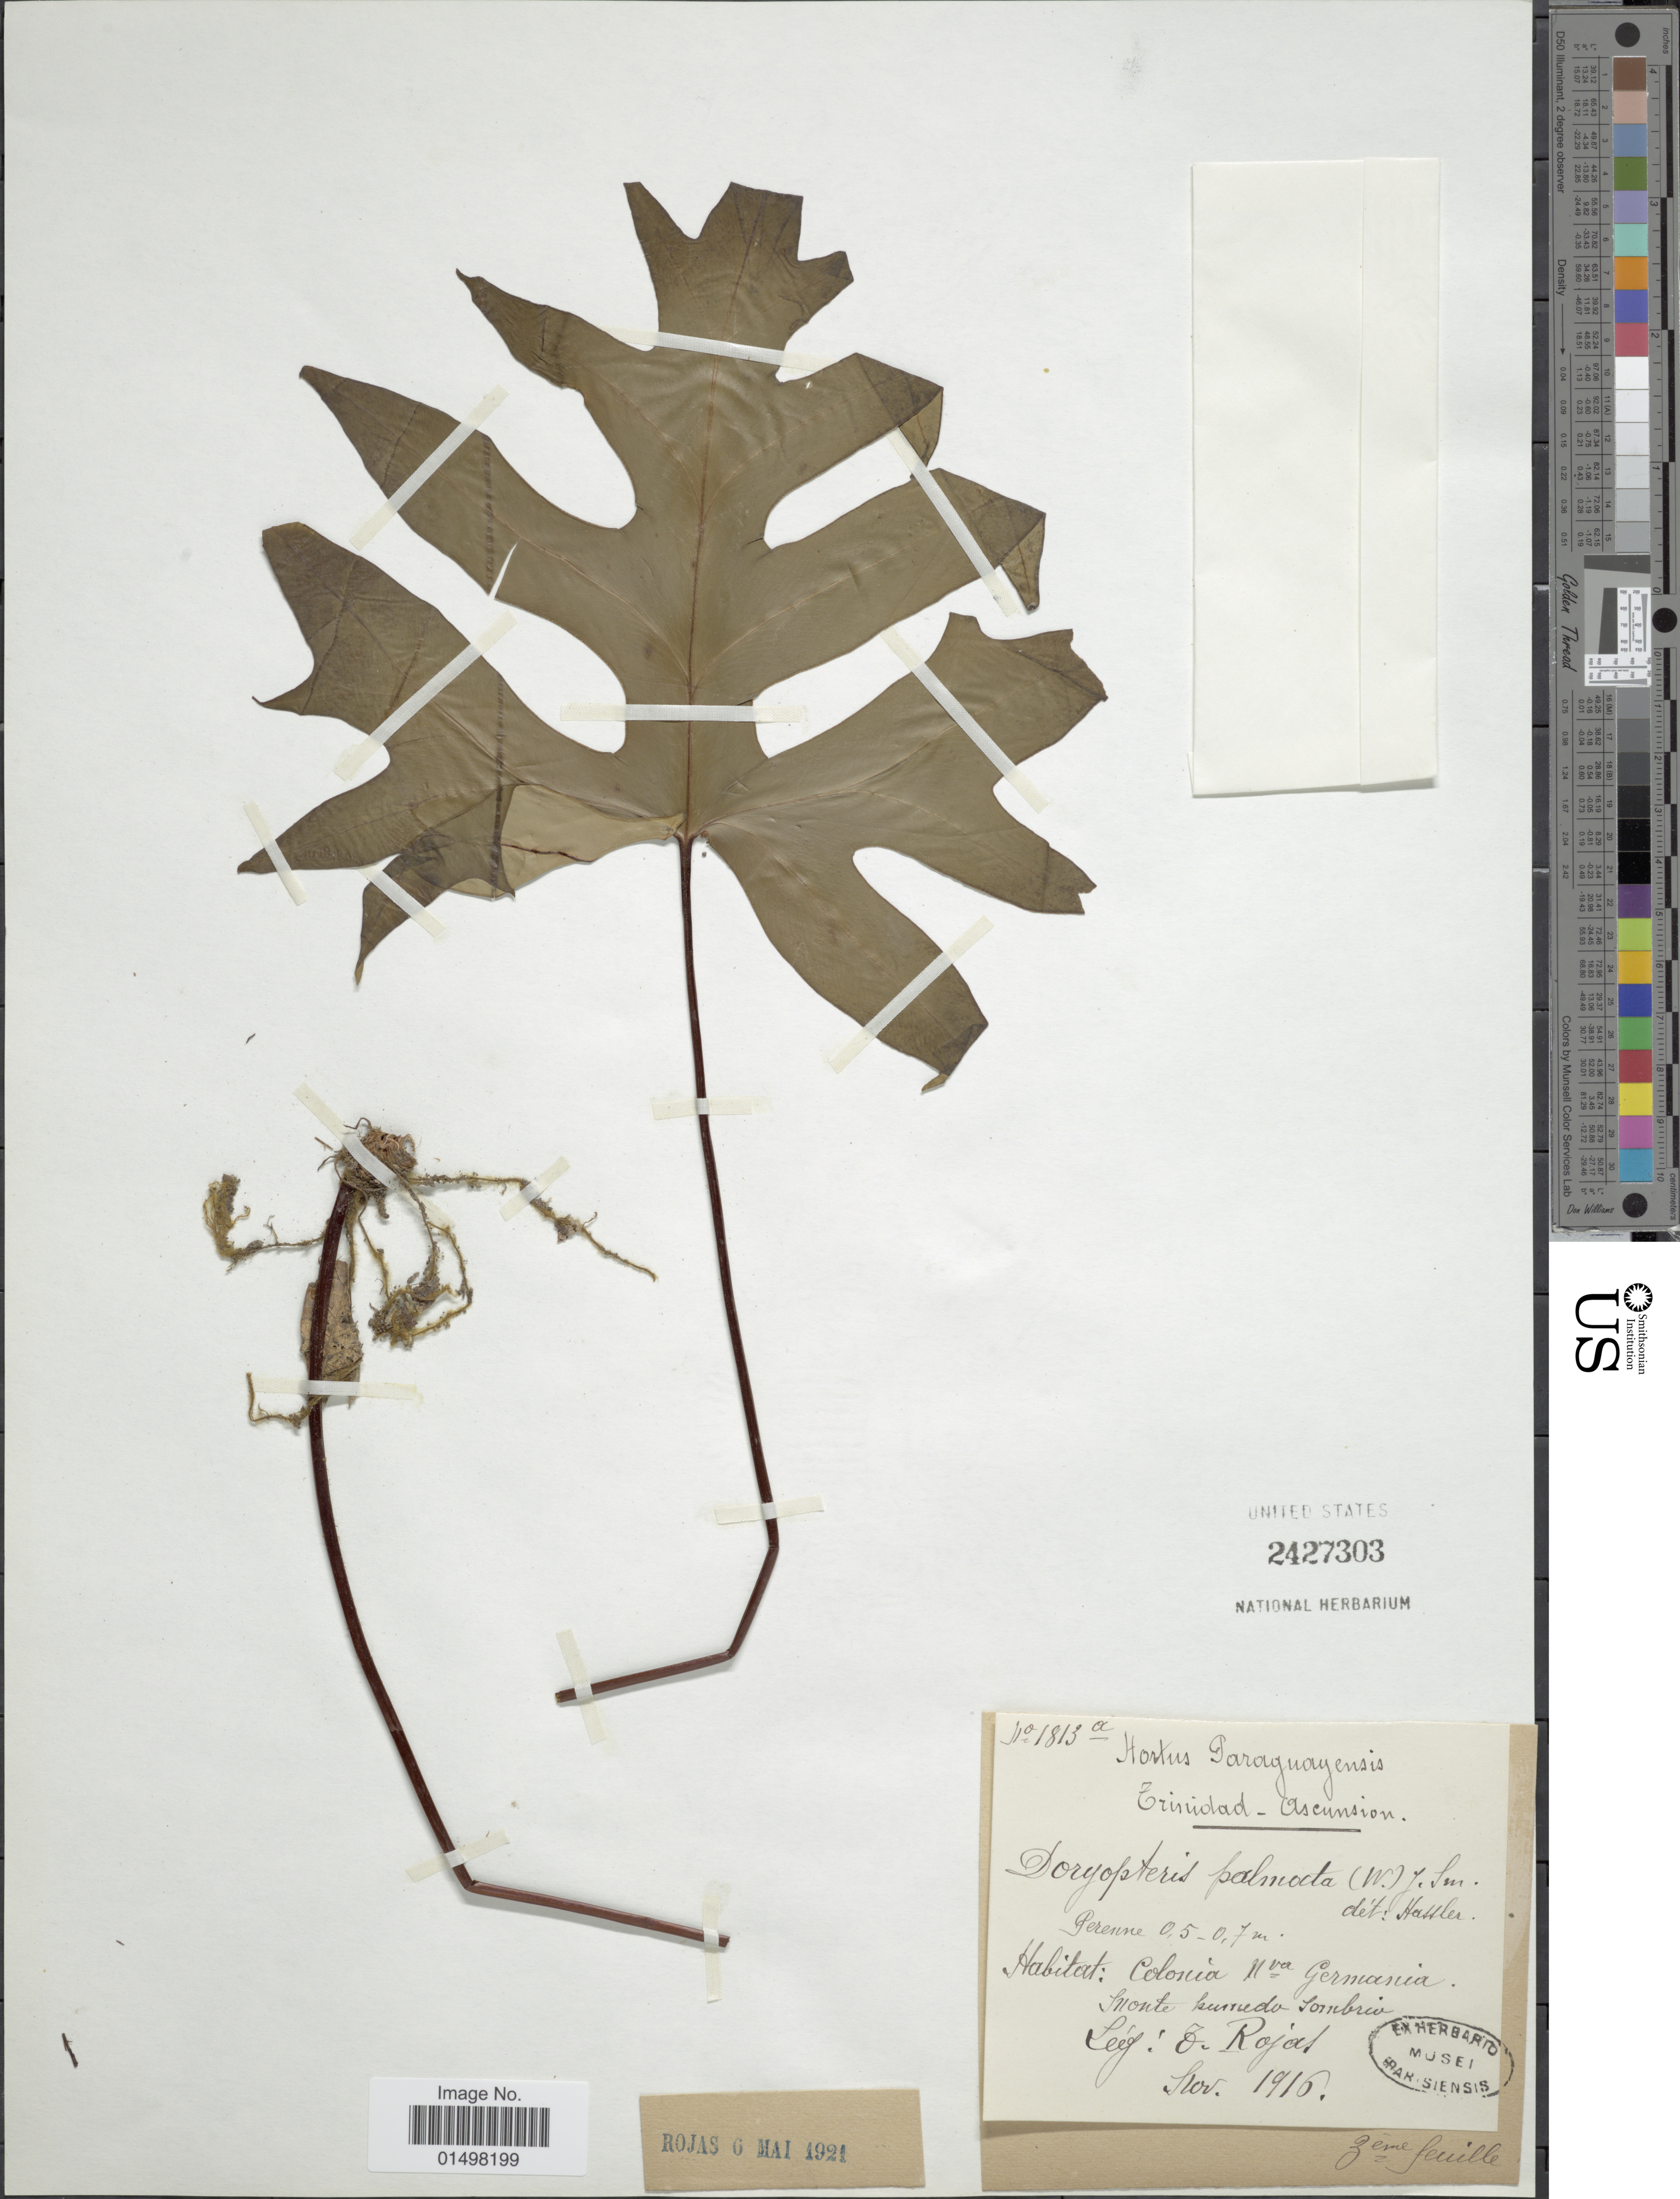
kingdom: Plantae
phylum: Tracheophyta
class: Polypodiopsida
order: Polypodiales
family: Pteridaceae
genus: Doryopteris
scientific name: Doryopteris pedata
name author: (L.) Fée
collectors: F. Rojas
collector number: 1813a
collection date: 1916-11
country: Paraguay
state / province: San Pedro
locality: Colonia Nva Germania.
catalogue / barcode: US 2427303